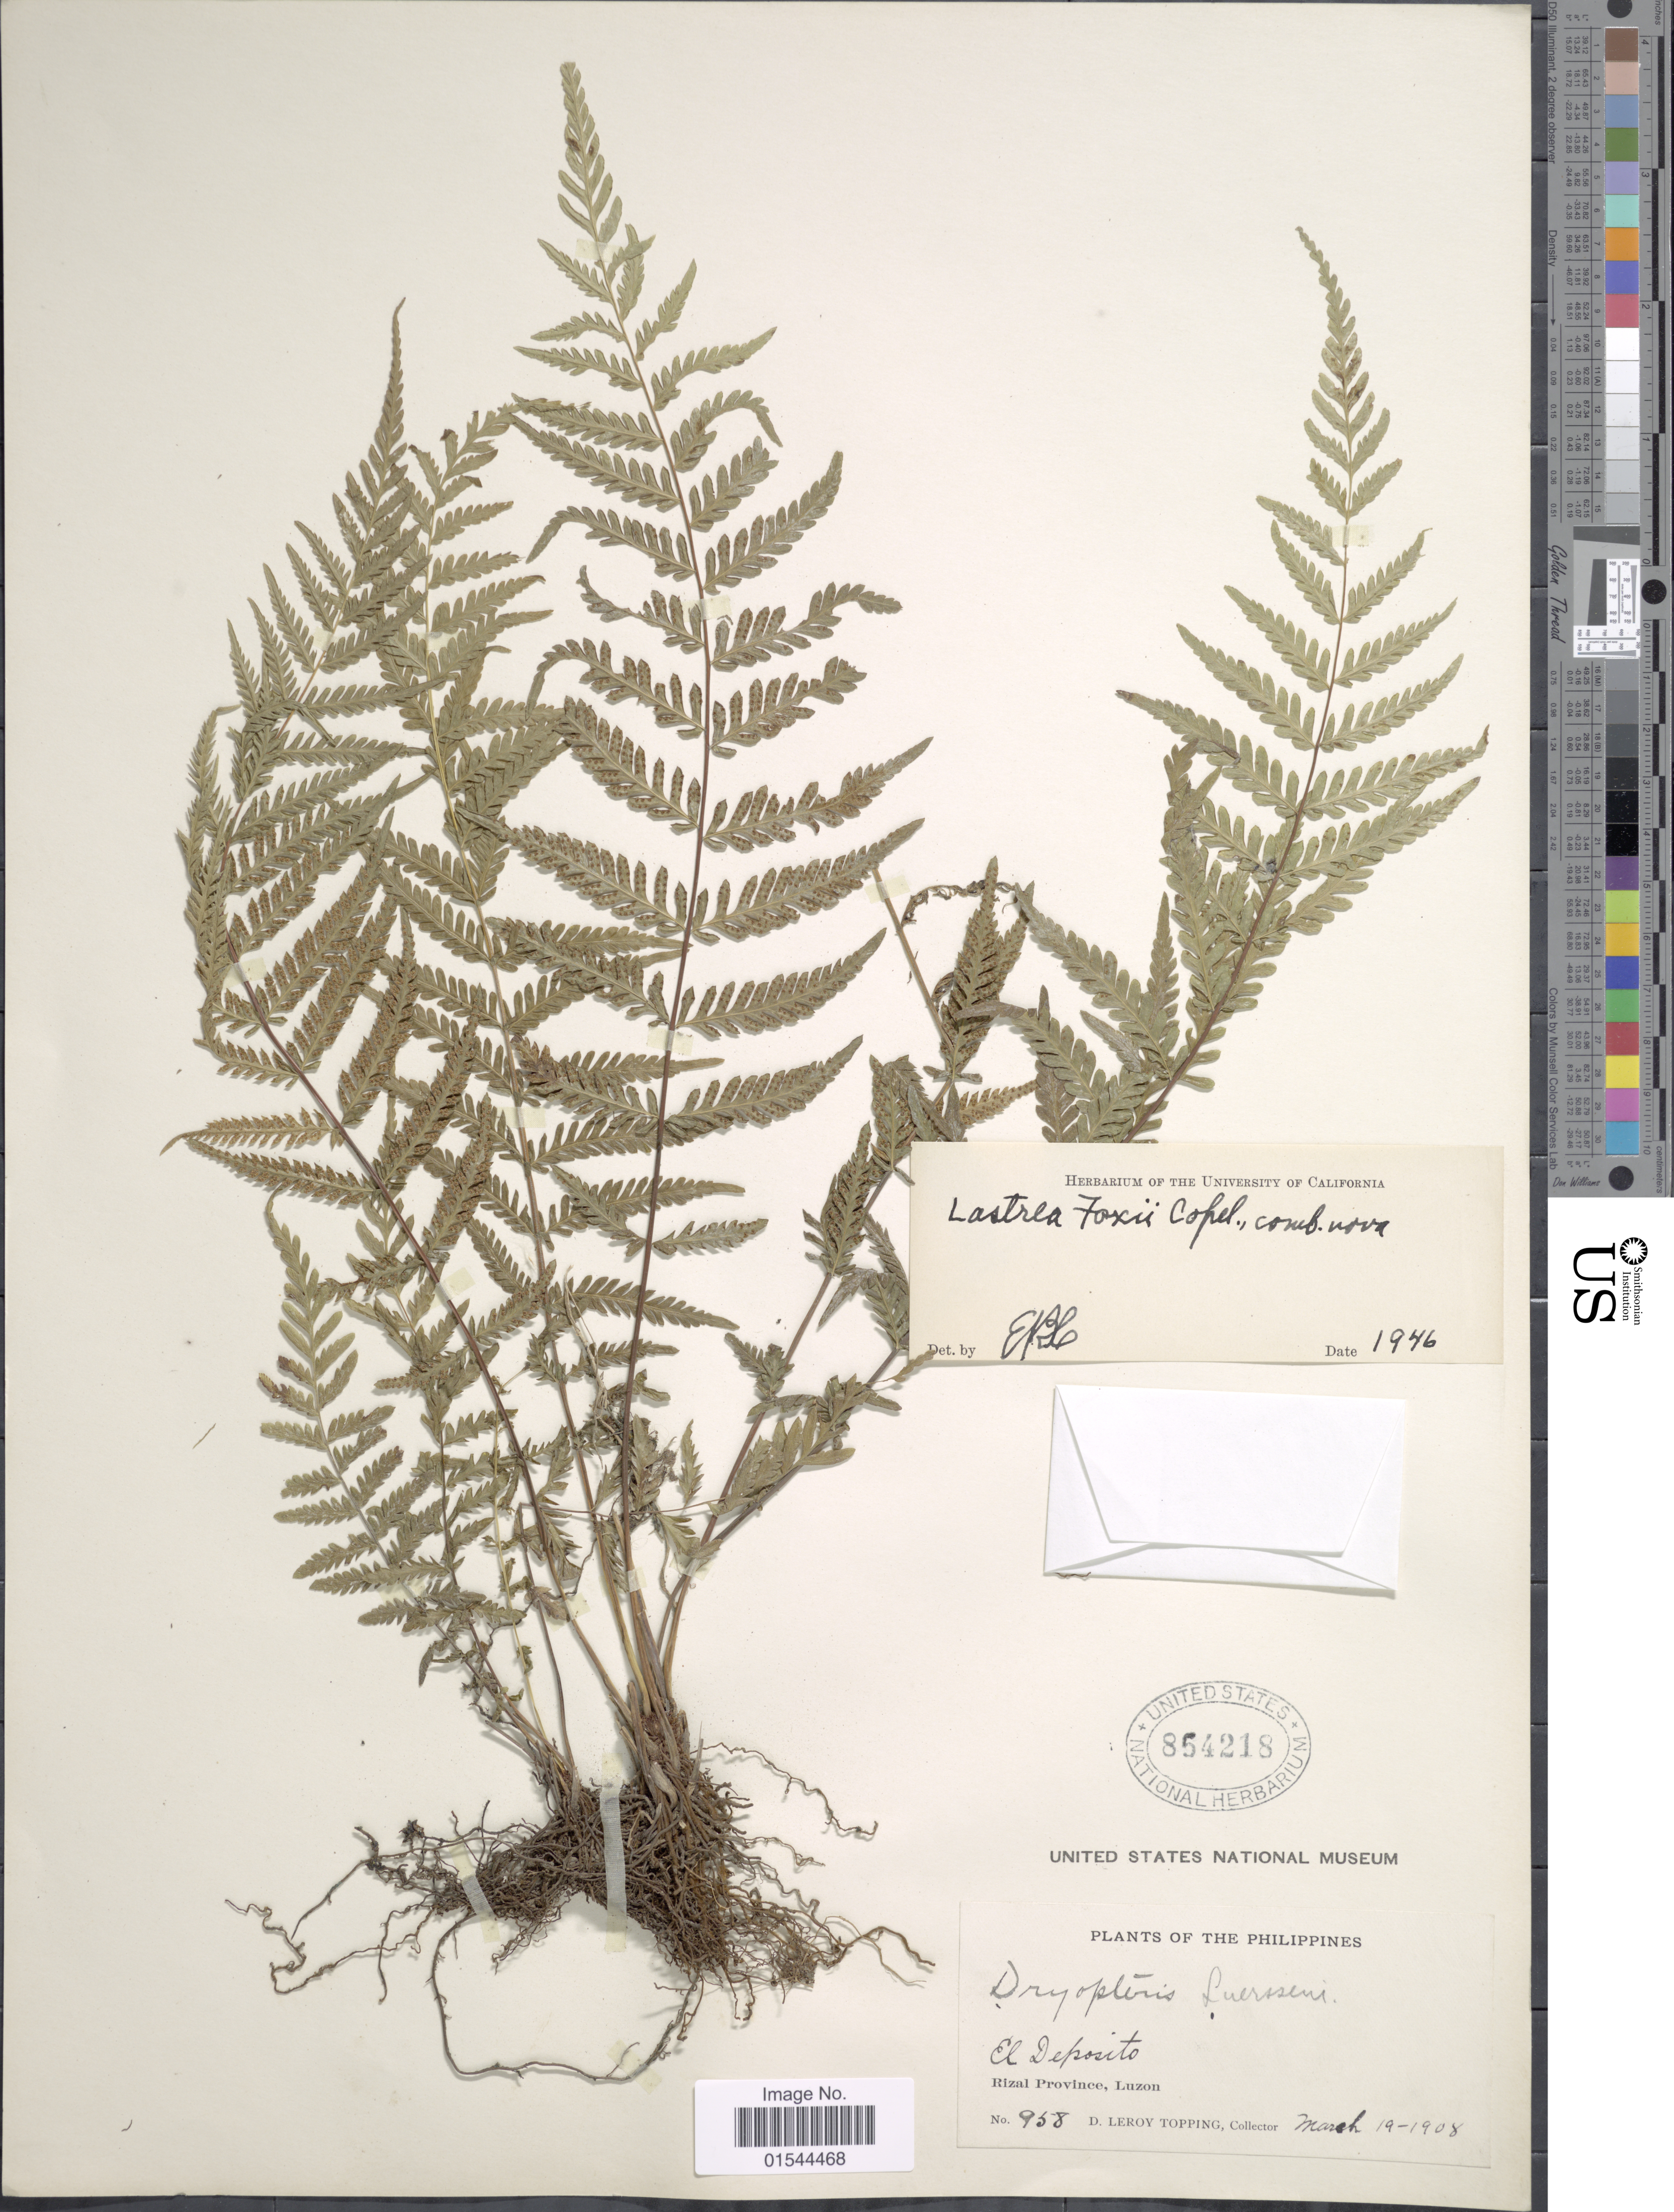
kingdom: Plantae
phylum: Tracheophyta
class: Polypodiopsida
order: Polypodiales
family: Thelypteridaceae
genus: Pneumatopteris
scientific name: Pneumatopteris ligulata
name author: (C. Presl) Holttum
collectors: D. L. Topping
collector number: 958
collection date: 1908-03-19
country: Philippines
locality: El Deposito, Rizal Province, Luzon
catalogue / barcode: US 854218